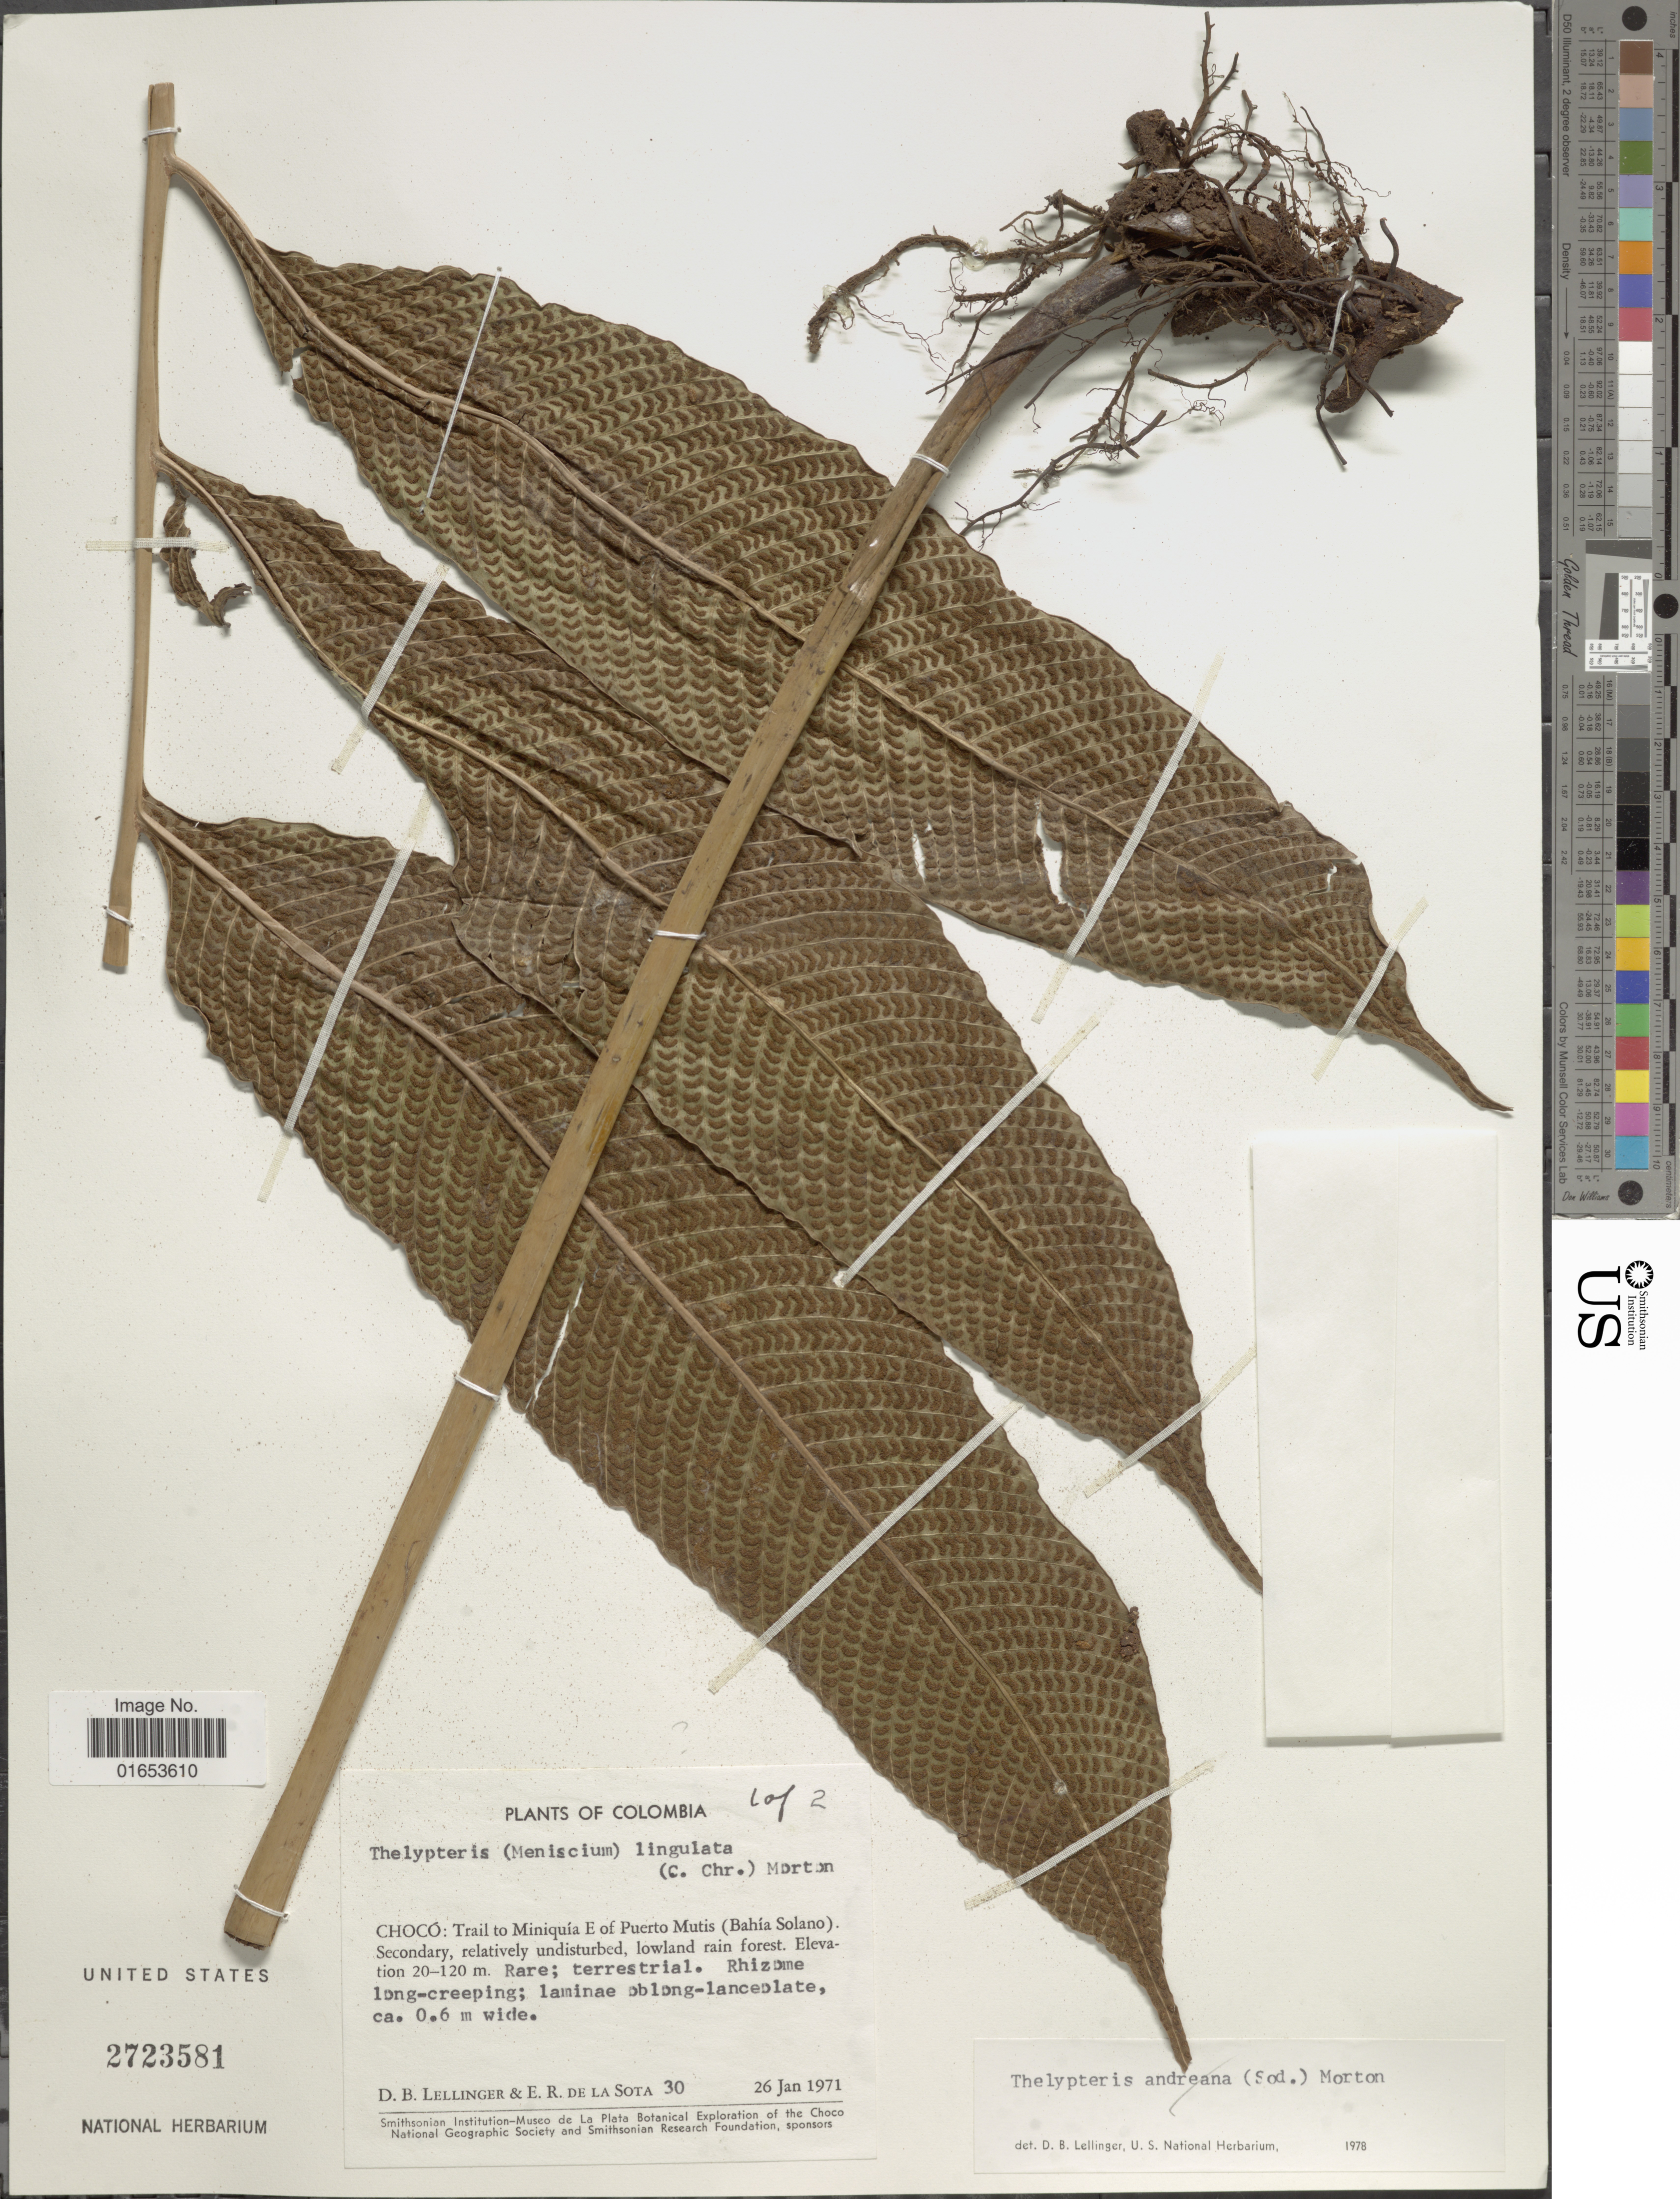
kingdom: Plantae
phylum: Tracheophyta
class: Polypodiopsida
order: Polypodiales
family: Thelypteridaceae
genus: Meniscium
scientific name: Meniscium lingulatum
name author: (C. Chr.) Pic. Serm.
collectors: D. B. Lellinger & E. R. de la Sota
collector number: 30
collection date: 1971-01-26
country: Colombia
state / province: Chocó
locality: Trail to Miniquía E of Puerto Mutis (Bahía Solano)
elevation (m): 20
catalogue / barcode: US 2723581